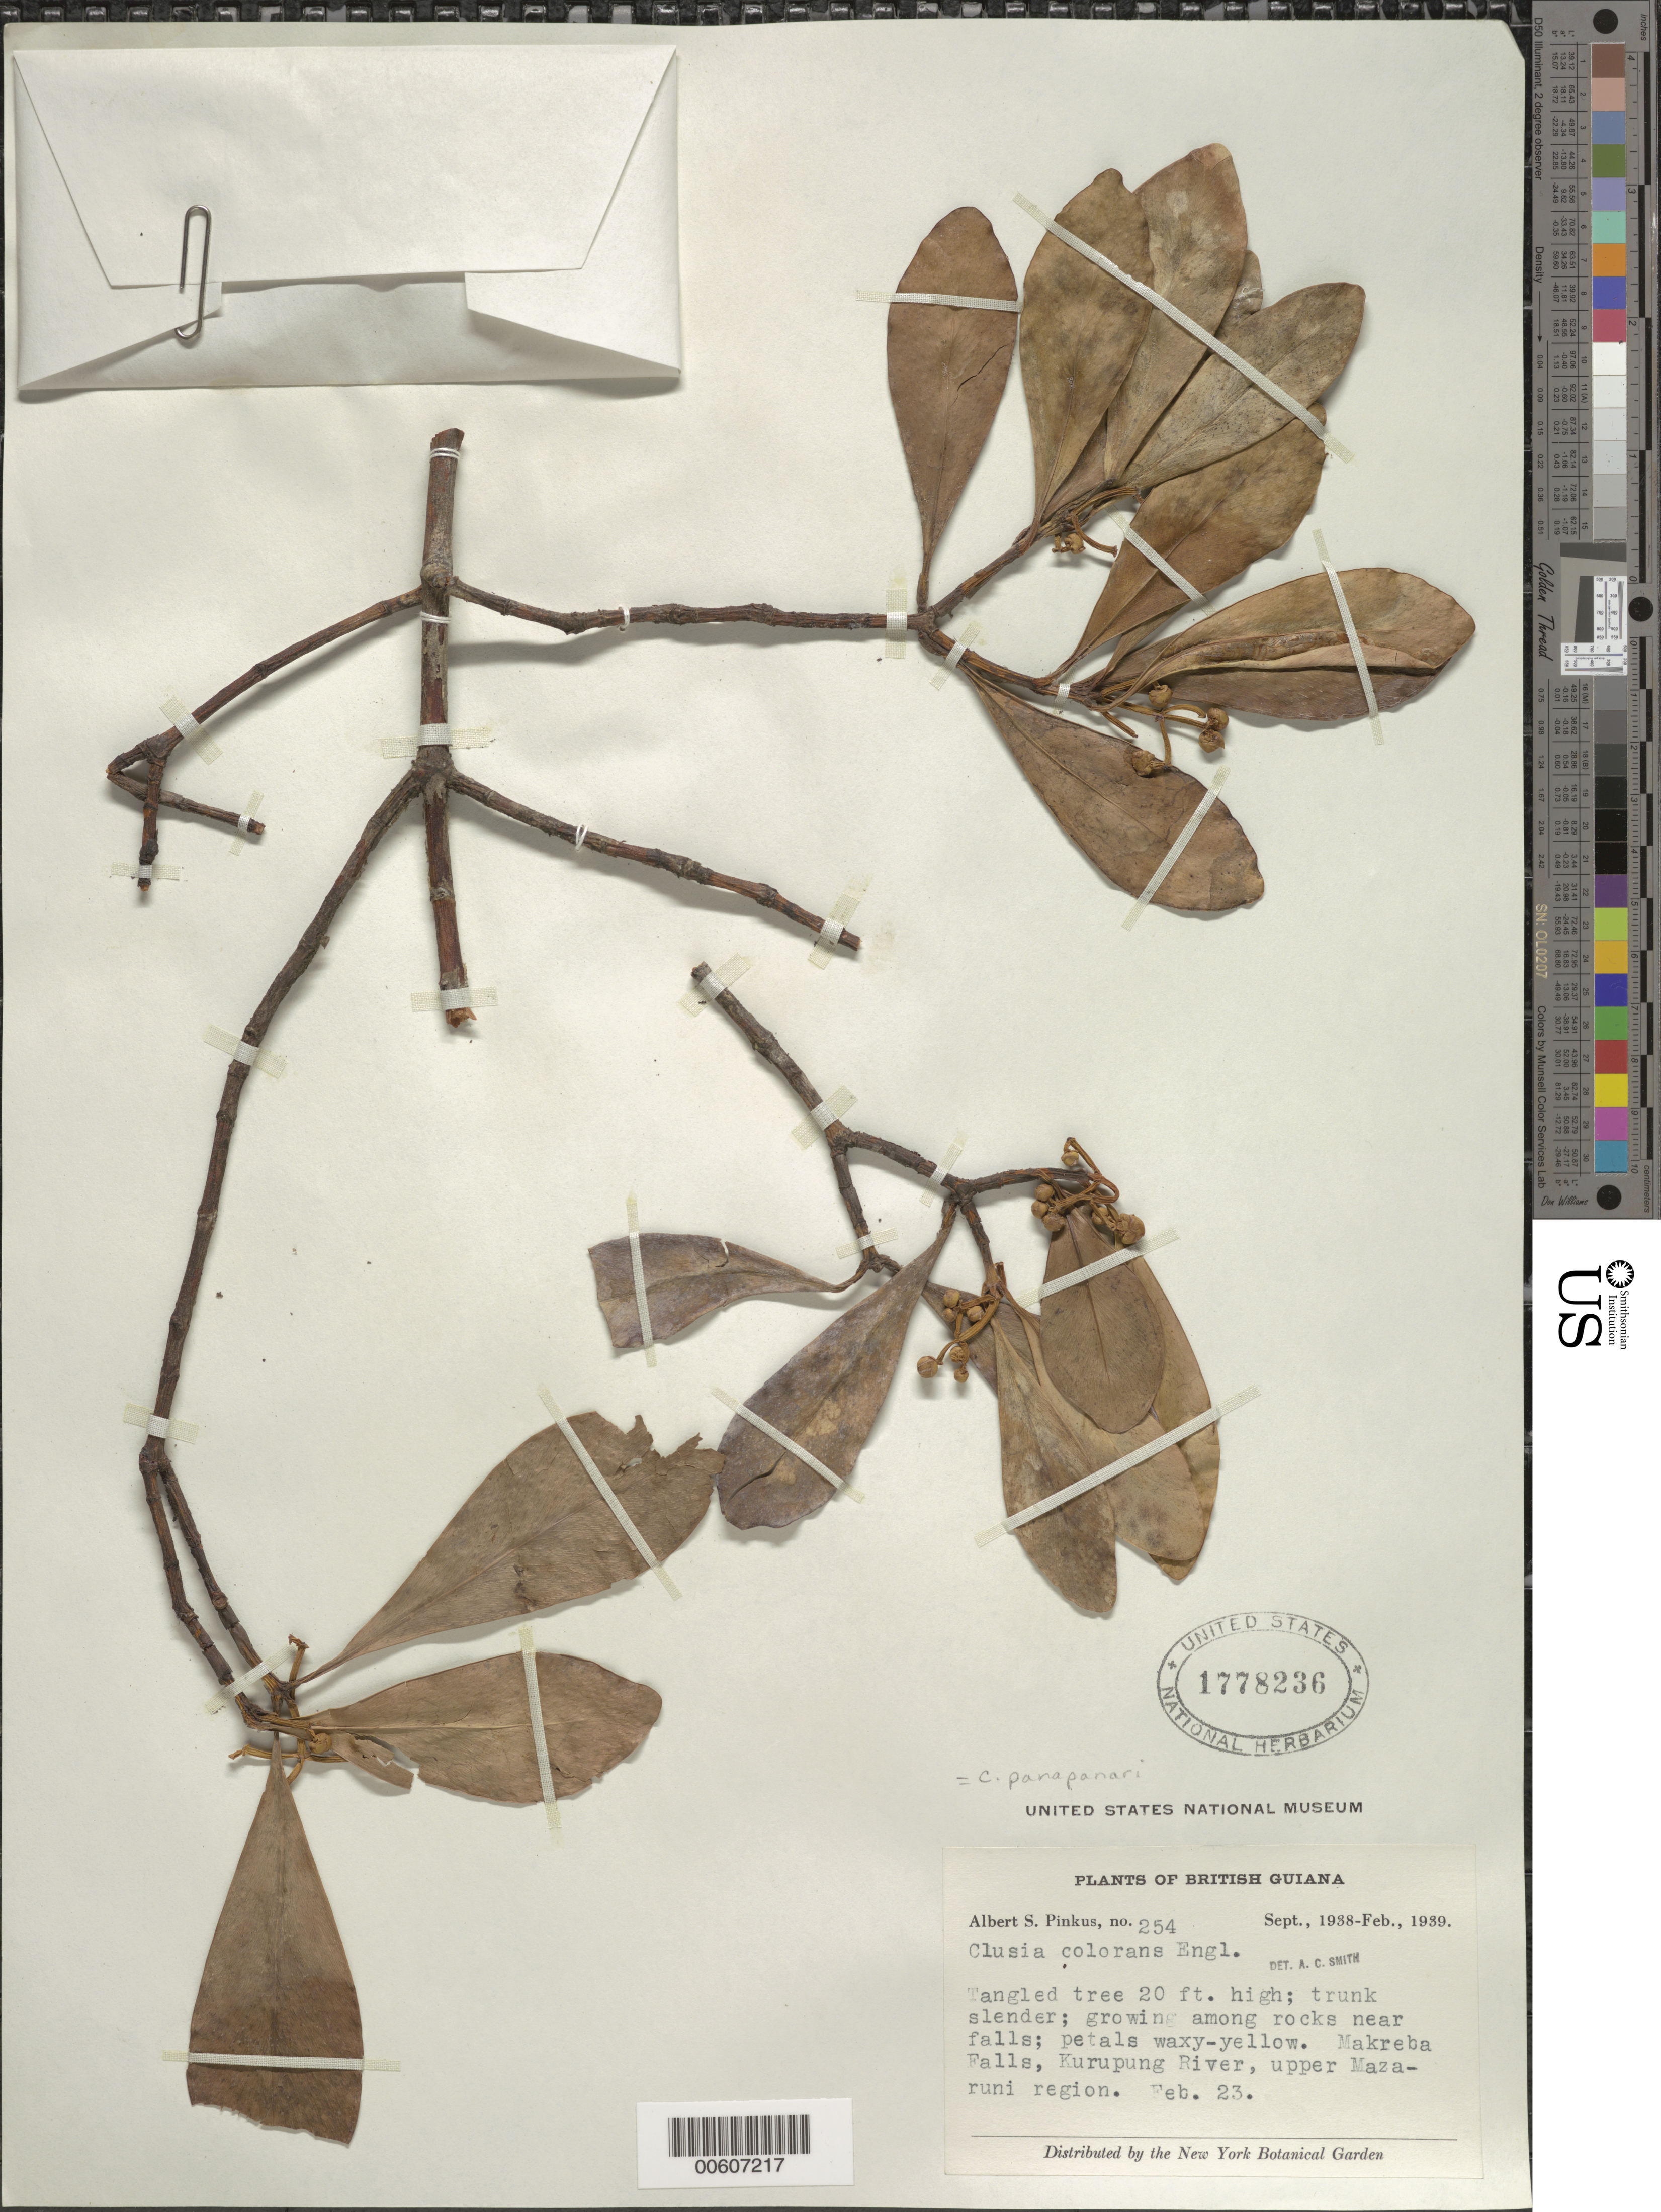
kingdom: Plantae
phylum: Tracheophyta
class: Magnoliopsida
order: Malpighiales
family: Clusiaceae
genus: Clusia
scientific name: Clusia panapanari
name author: (Aubl.) Choisy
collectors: A. Pinkus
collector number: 254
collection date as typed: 23-Feb-39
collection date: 1939-02-23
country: Guyana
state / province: Cuyuni-Mazaruni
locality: Makreba Falls, Kurupung R., upper Mazaruni Dist.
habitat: Growing among rocks near falls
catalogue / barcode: US 1778236